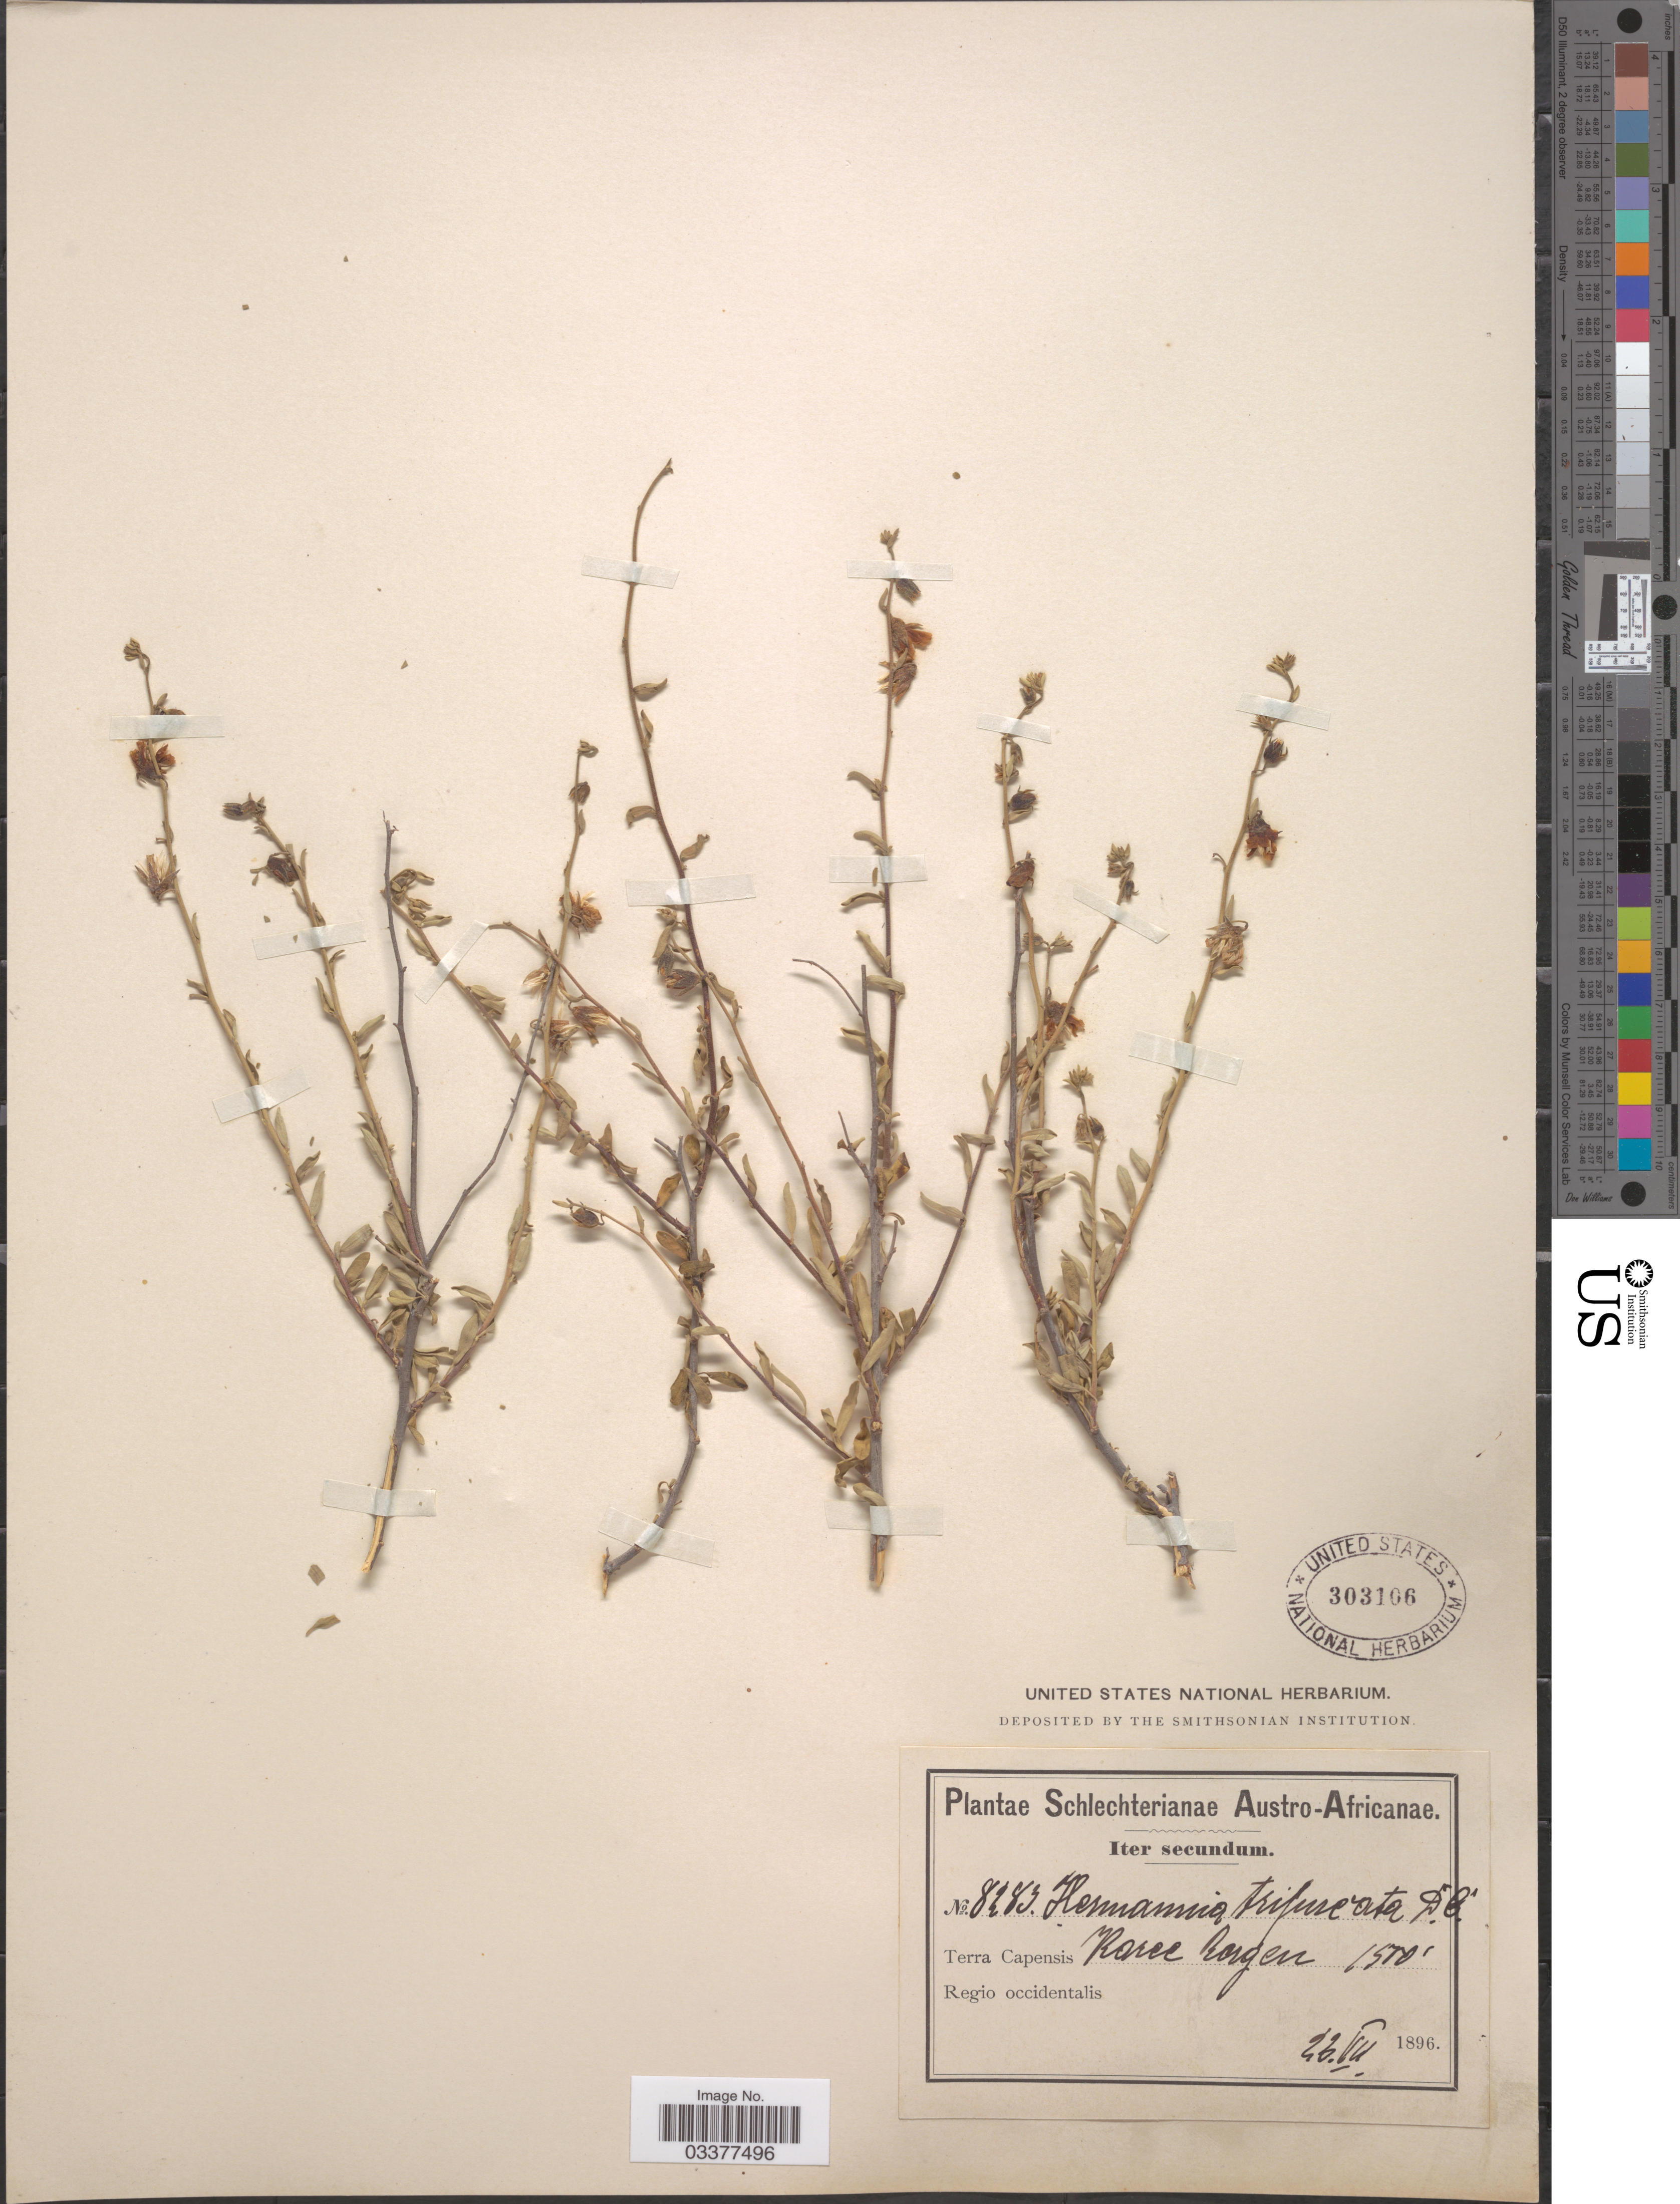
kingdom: Plantae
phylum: Tracheophyta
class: Magnoliopsida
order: Malvales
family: Malvaceae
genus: Hermannia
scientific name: Hermannia trifurcata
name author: L.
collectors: Schlechter, --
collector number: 8283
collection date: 1896-07-23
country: South Africa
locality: Austro-Africanae. Terra Capensis Karee Bergen. Regio occidentalis.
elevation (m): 457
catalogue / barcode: US 303106